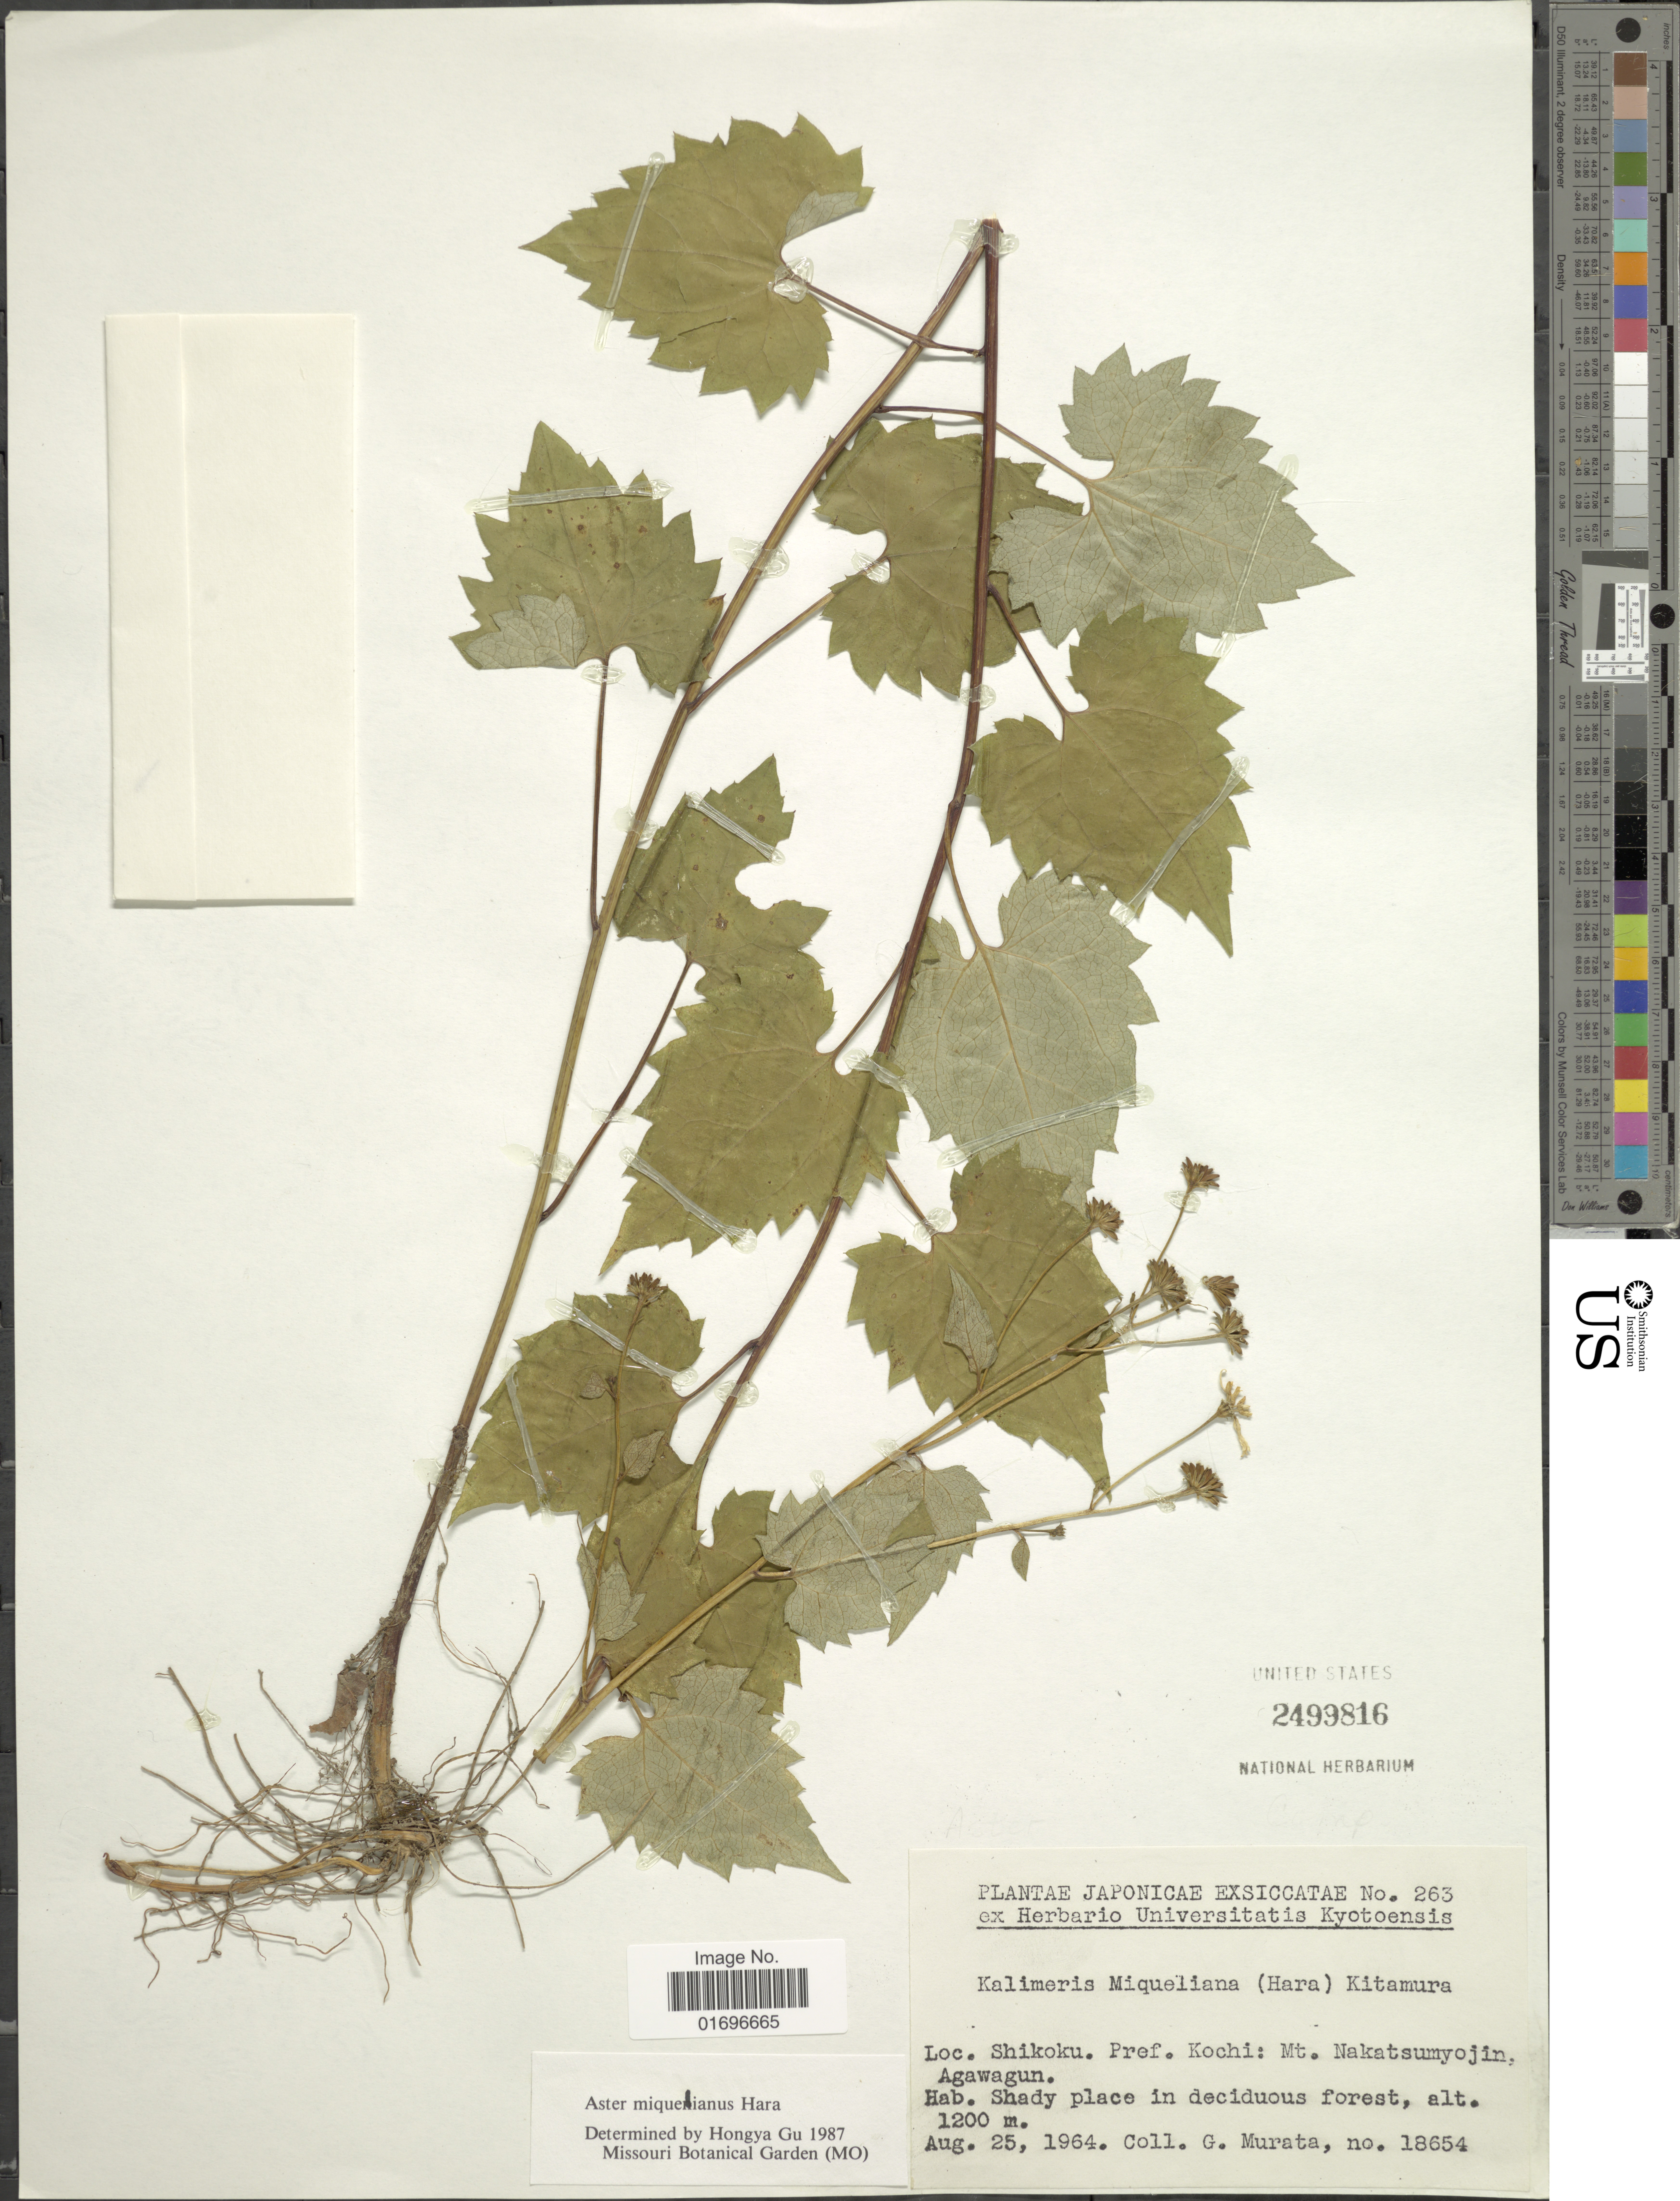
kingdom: Plantae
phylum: Tracheophyta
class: Magnoliopsida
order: Asterales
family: Asteraceae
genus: Aster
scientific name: Aster miquelianus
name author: Hara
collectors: G. Murata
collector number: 18654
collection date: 1964-08-25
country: Japan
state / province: Koti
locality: Shikoku. Pref. Kochi: Mt. Nakatsumyojin, Agawagun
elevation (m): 1200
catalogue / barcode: US 2499816